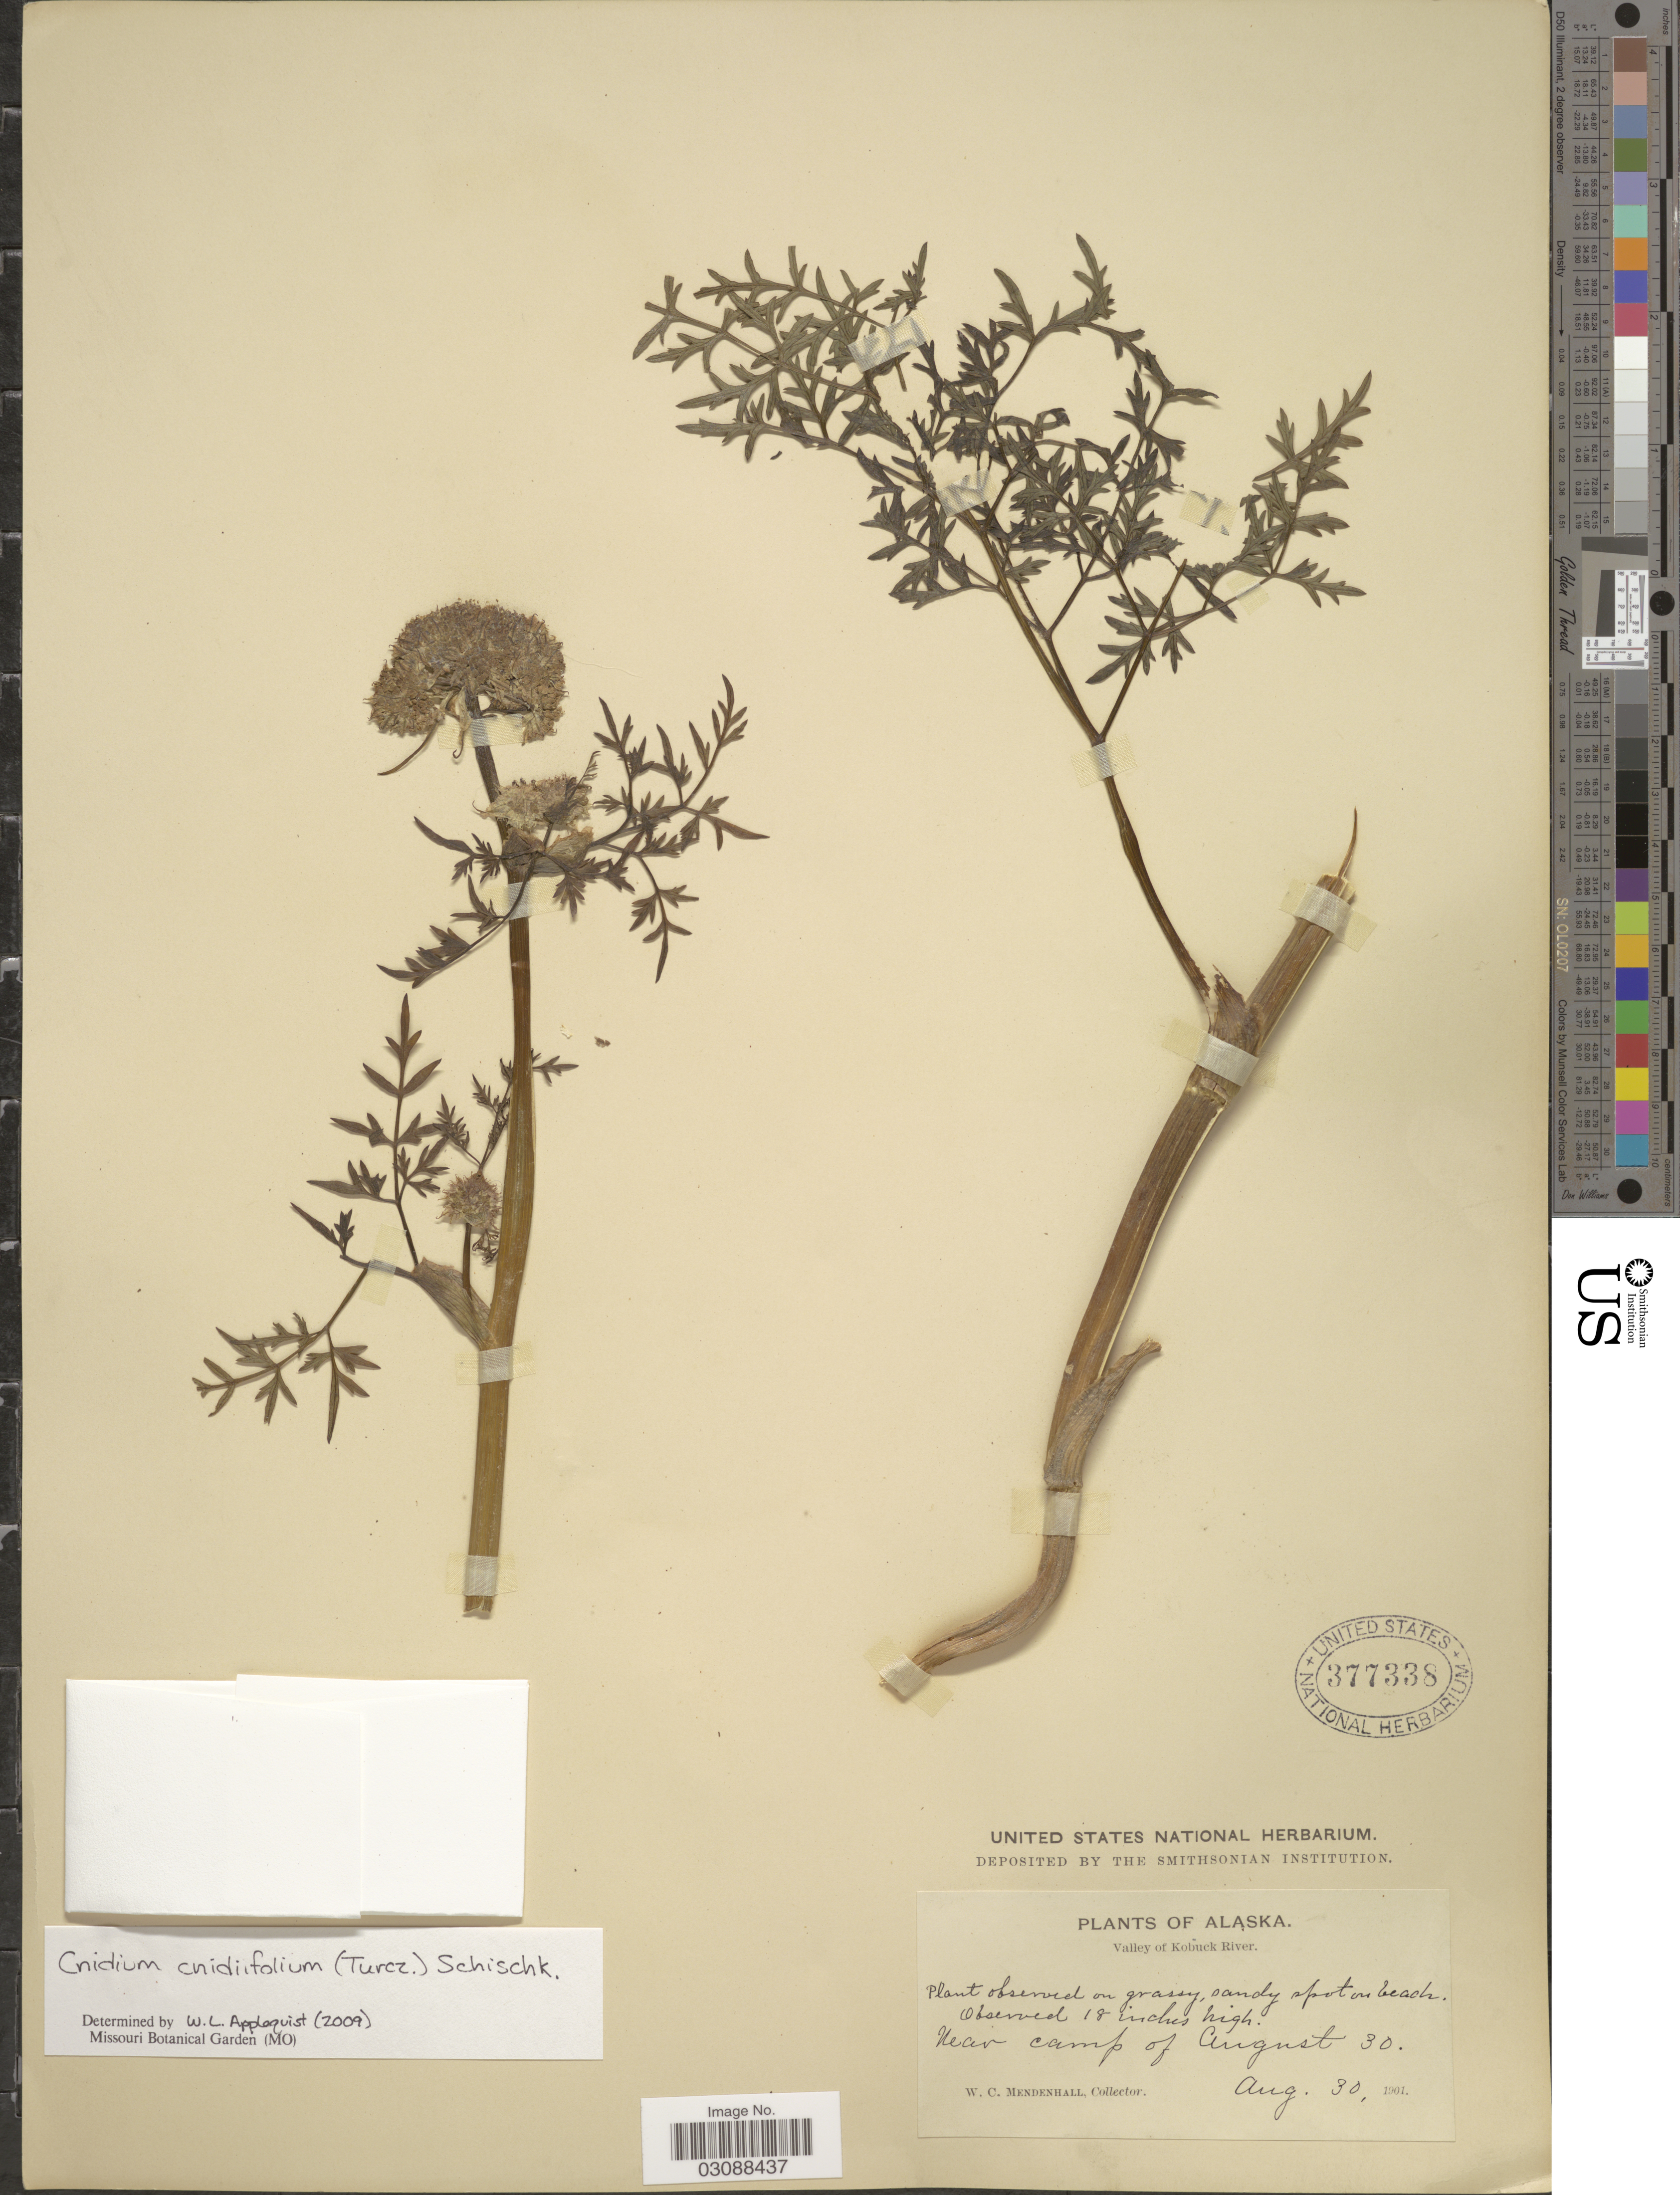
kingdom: Plantae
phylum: Tracheophyta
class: Magnoliopsida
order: Apiales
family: Apiaceae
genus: Cnidium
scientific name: Cnidium cnidiifolium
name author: (Turcz.) Schischk.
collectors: W. Mendenhall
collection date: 1901-08-30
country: United States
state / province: Alaska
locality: Valley of Kobuck River. Camp of August 30.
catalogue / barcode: US 377338